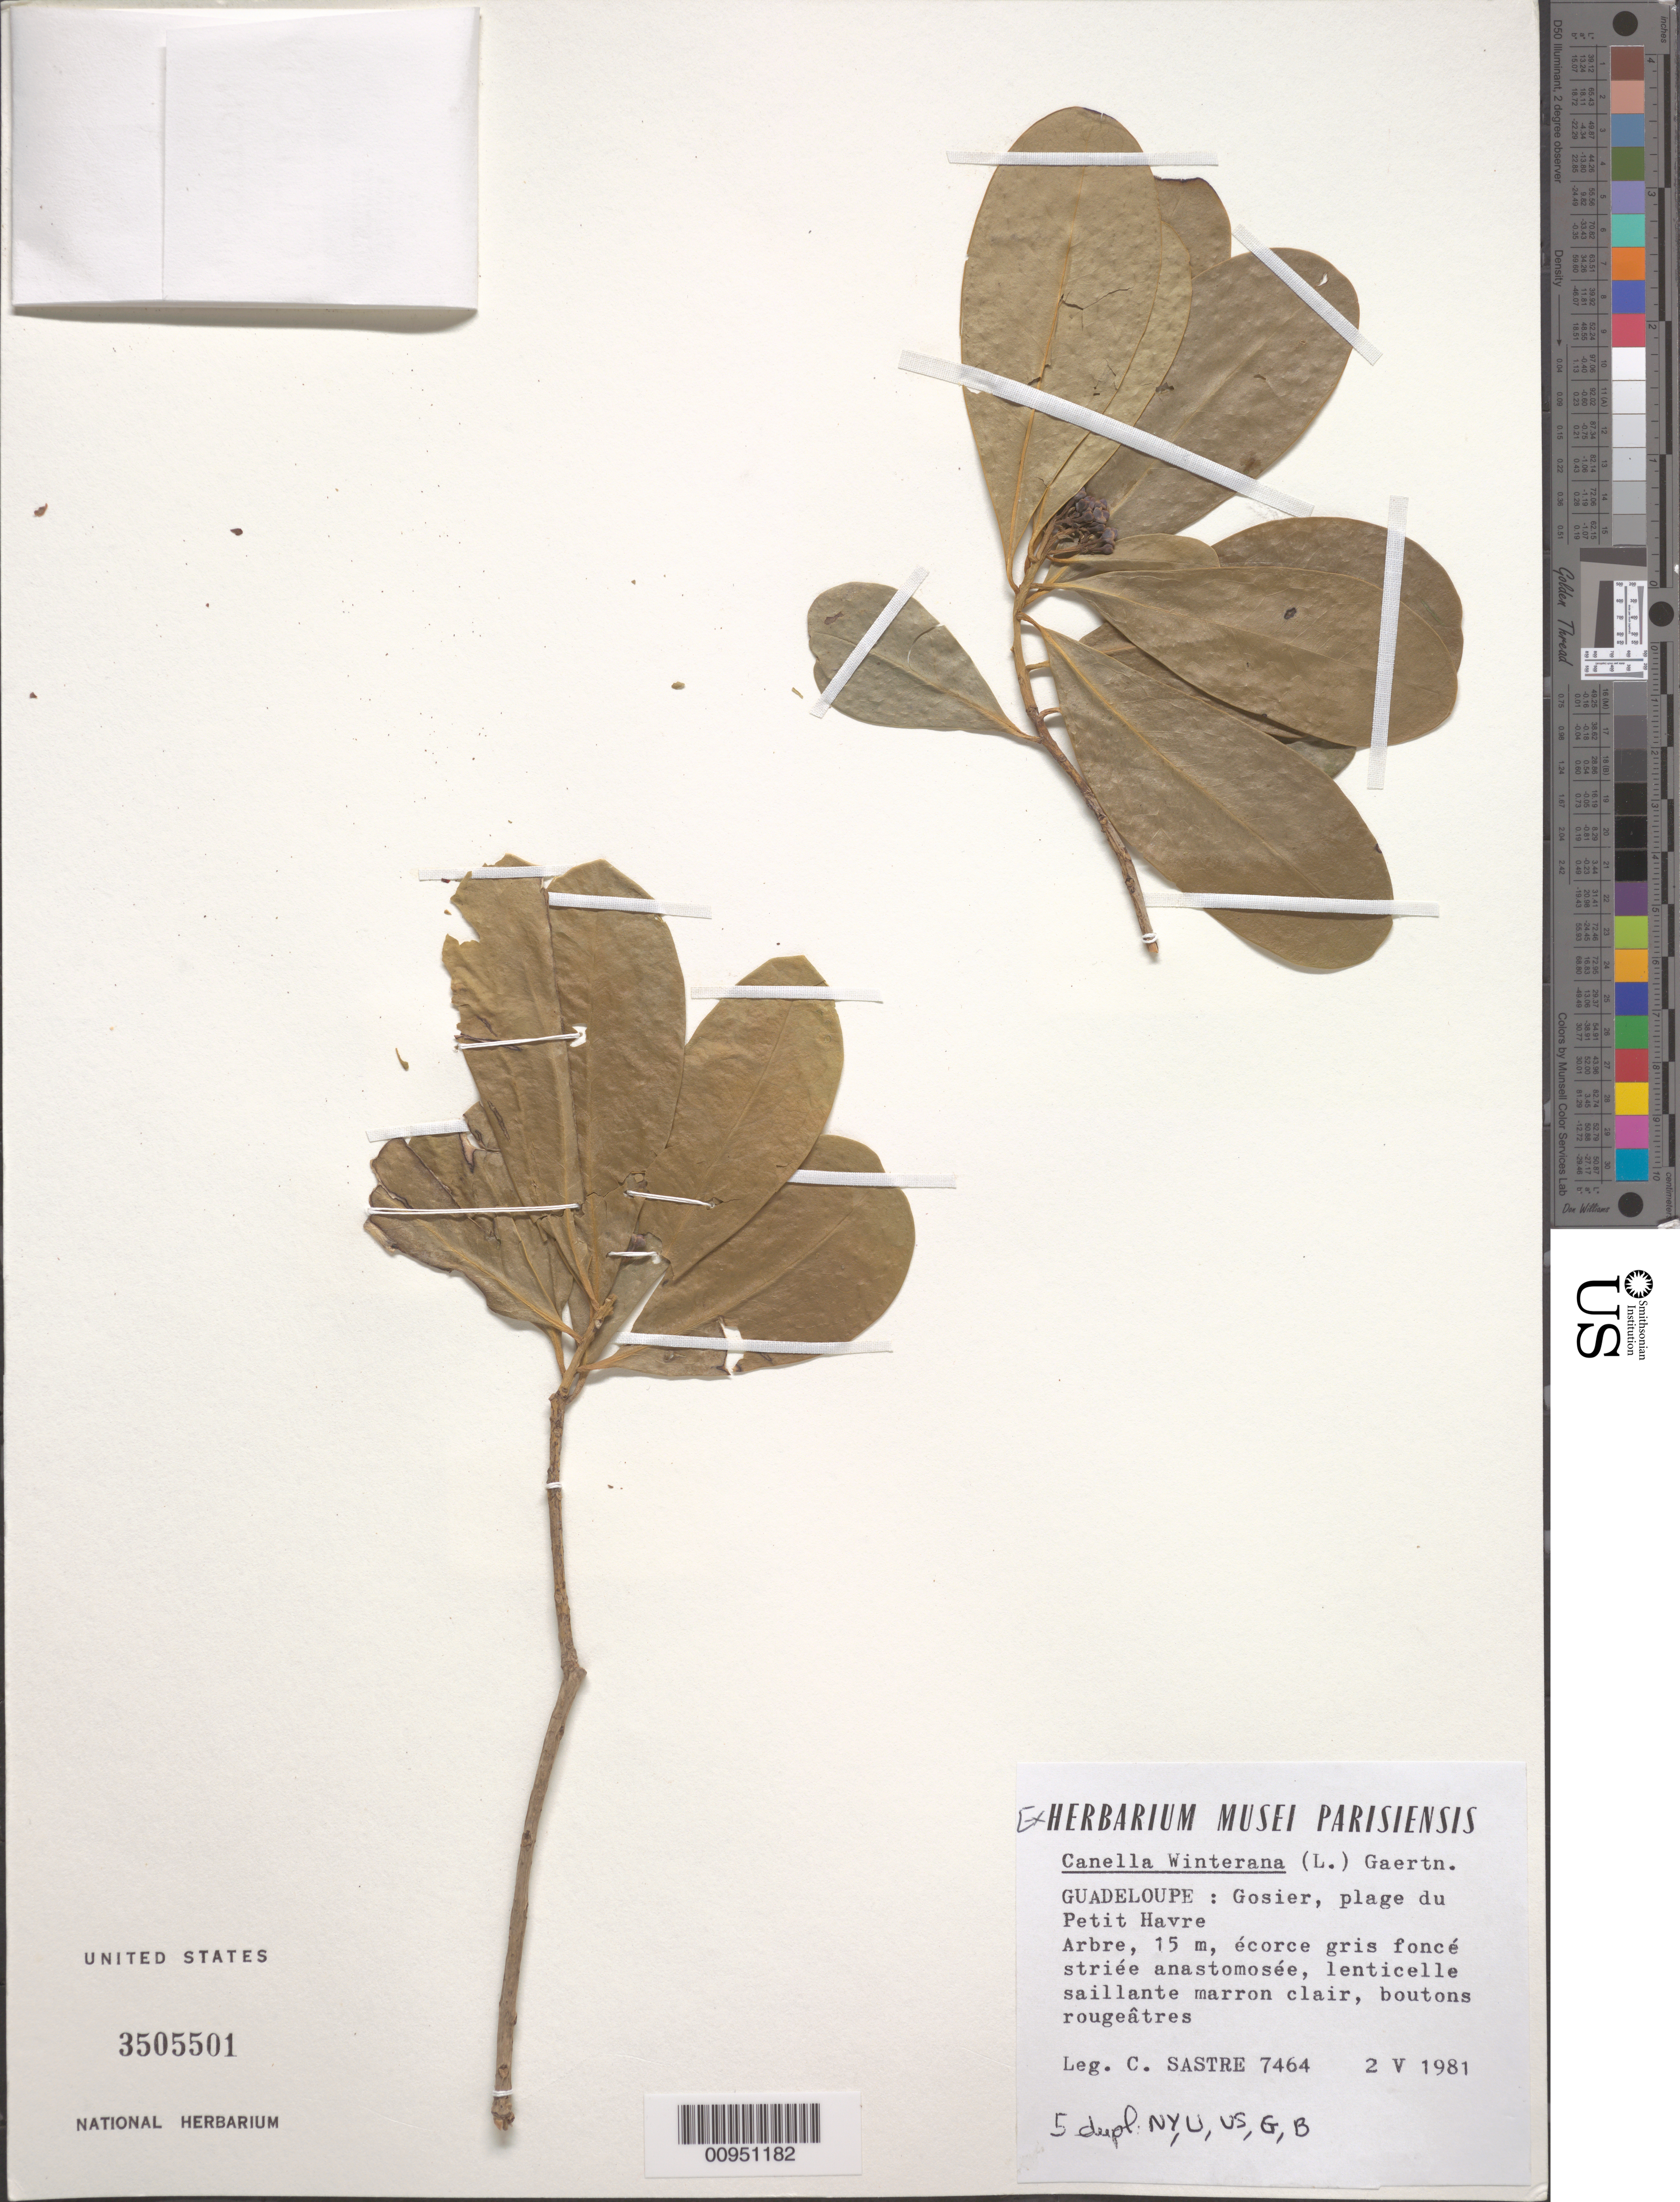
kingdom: Plantae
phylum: Tracheophyta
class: Magnoliopsida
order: Canellales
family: Canellaceae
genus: Canella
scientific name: Canella winterana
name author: (L.) Gaertn.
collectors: C. H. L. Sastre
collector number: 7464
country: Guadeloupe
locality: Gosier, Petit Havre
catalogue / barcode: US 3505501